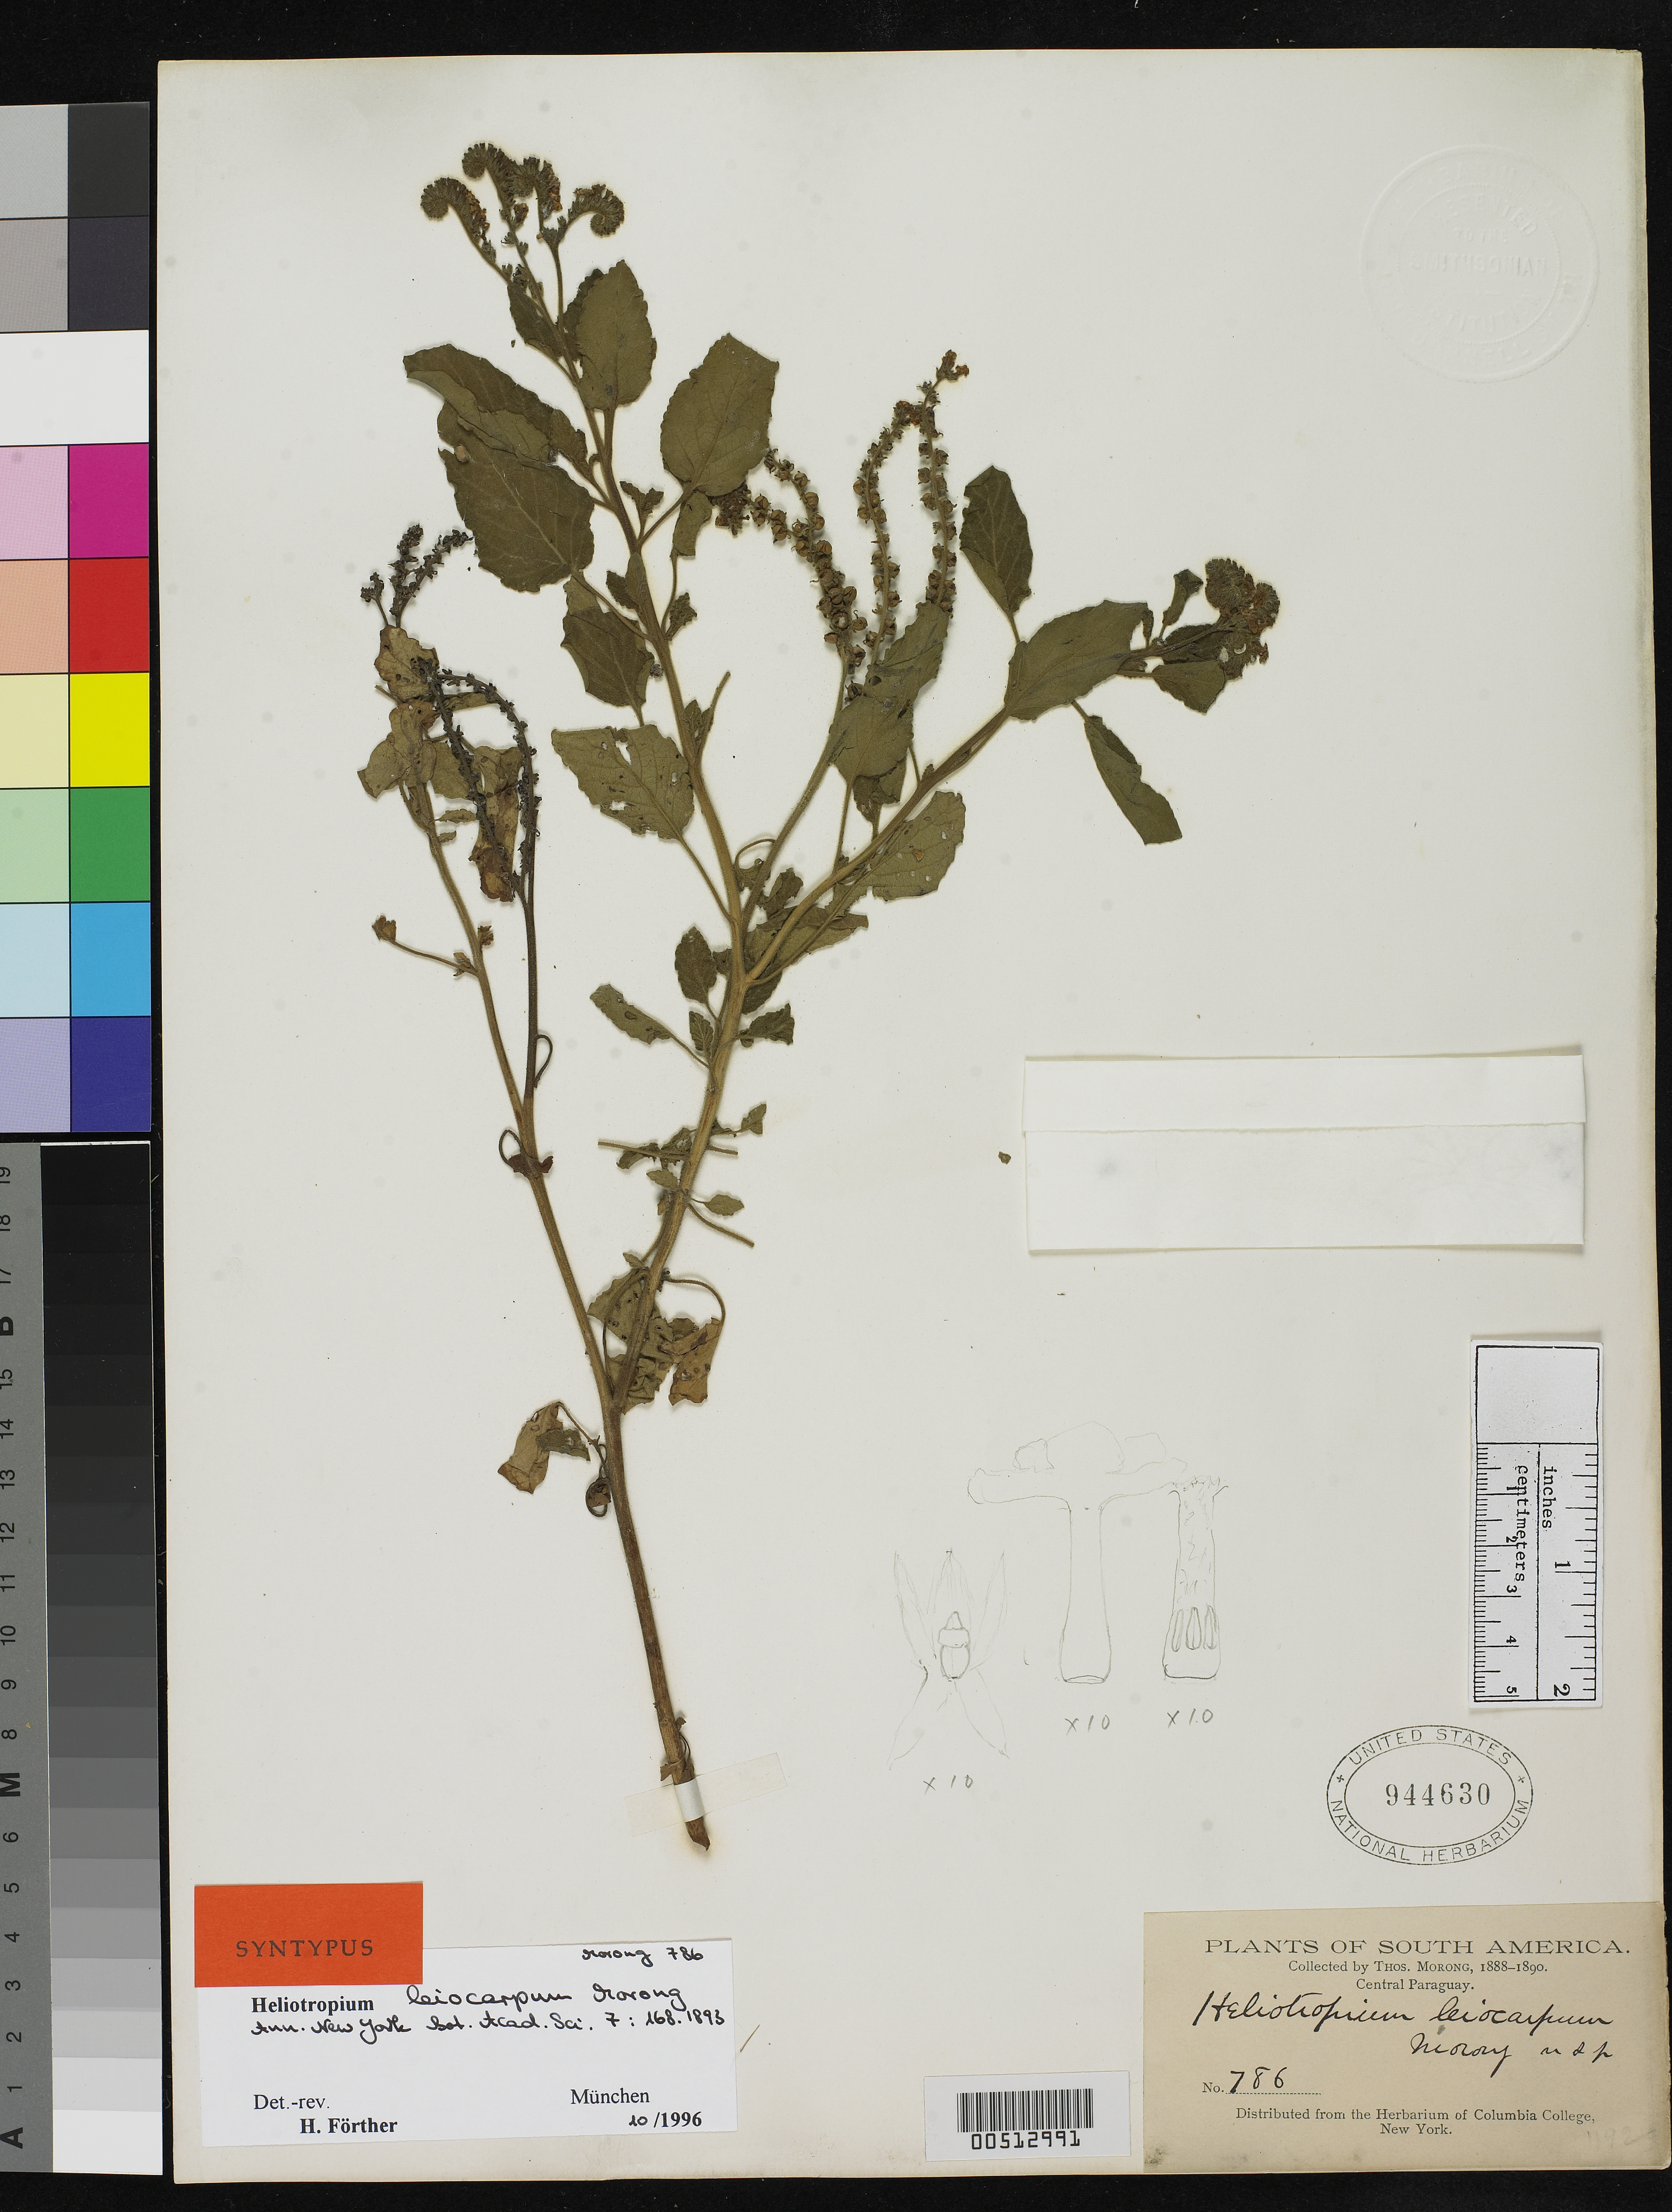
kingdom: Plantae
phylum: Tracheophyta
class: Magnoliopsida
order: Boraginales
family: Heliotropiaceae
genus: Heliotropium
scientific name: Heliotropium leiocarpum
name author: Morong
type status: Isosyntype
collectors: T. Morong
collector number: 786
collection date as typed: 1888 to -- --- 1890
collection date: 1888/1890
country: Paraguay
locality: Central Paraguay.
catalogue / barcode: US 944630